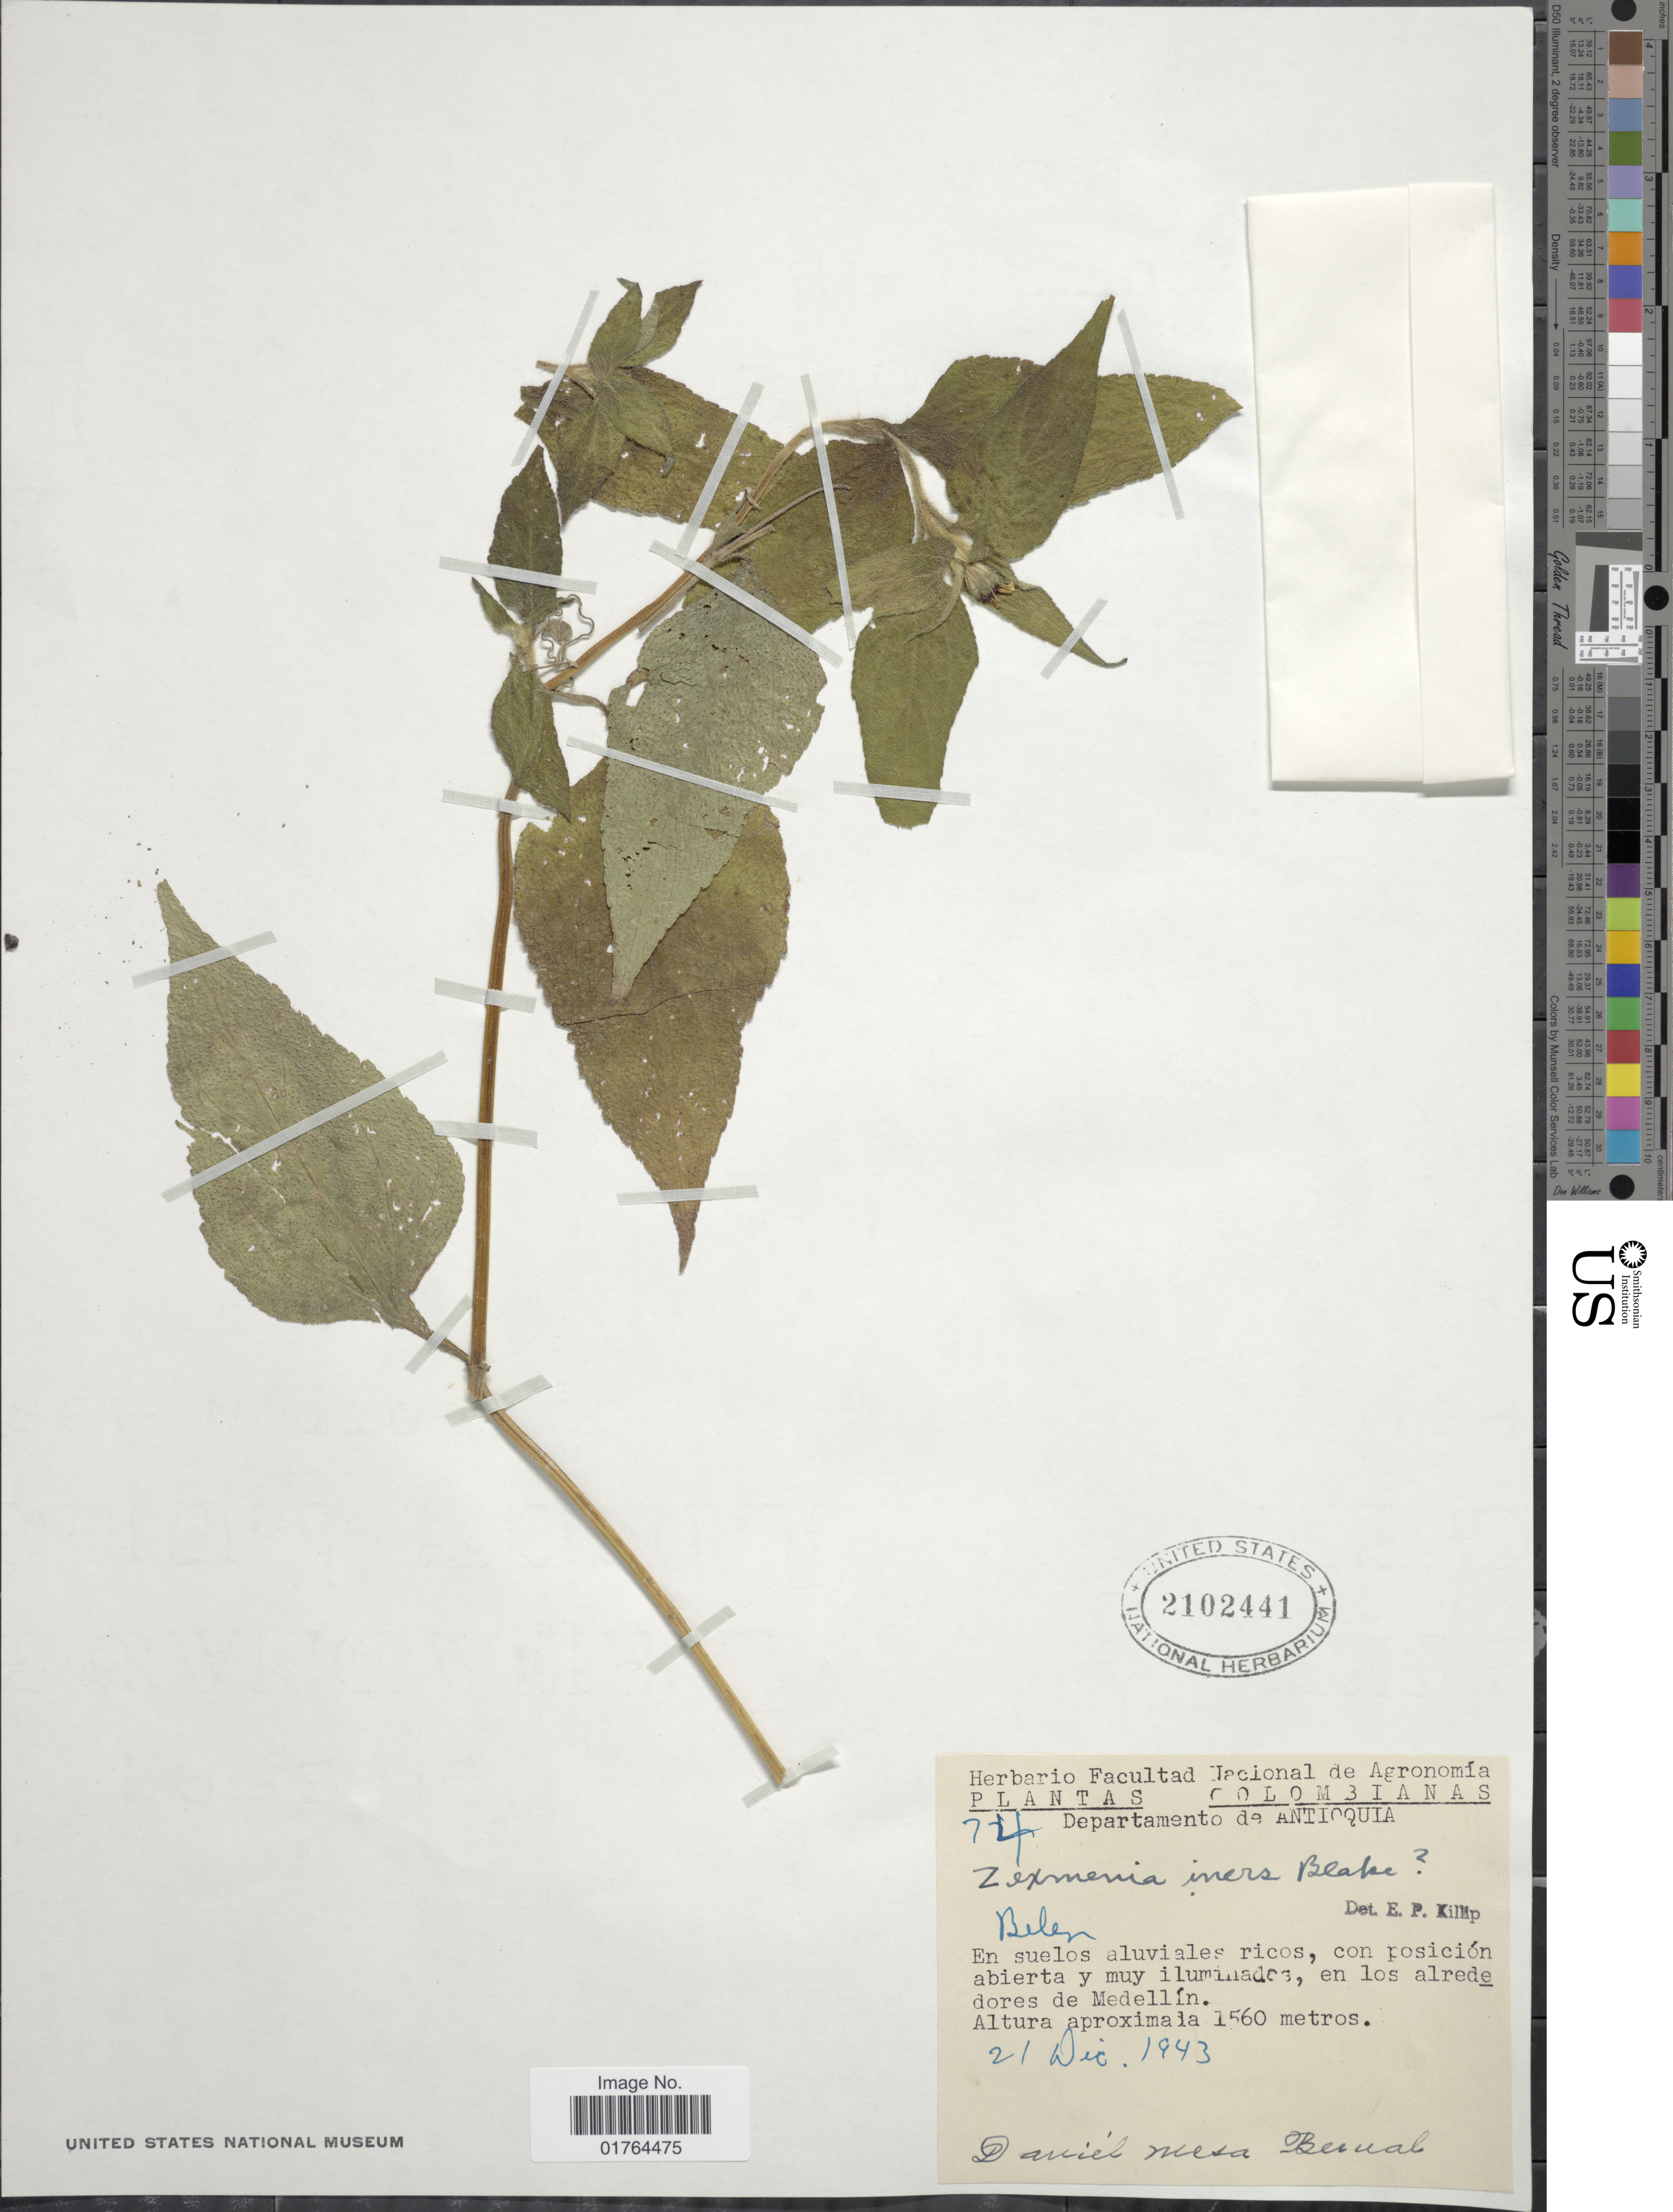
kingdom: Plantae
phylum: Tracheophyta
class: Magnoliopsida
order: Asterales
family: Asteraceae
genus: Wedelia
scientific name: Wedelia iners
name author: (S.F. Blake) Strother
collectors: D. Mesa Bernal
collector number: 74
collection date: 1943-12-21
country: Colombia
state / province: Antioquia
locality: En los alrededores de Medellin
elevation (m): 1560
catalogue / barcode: US 2102441